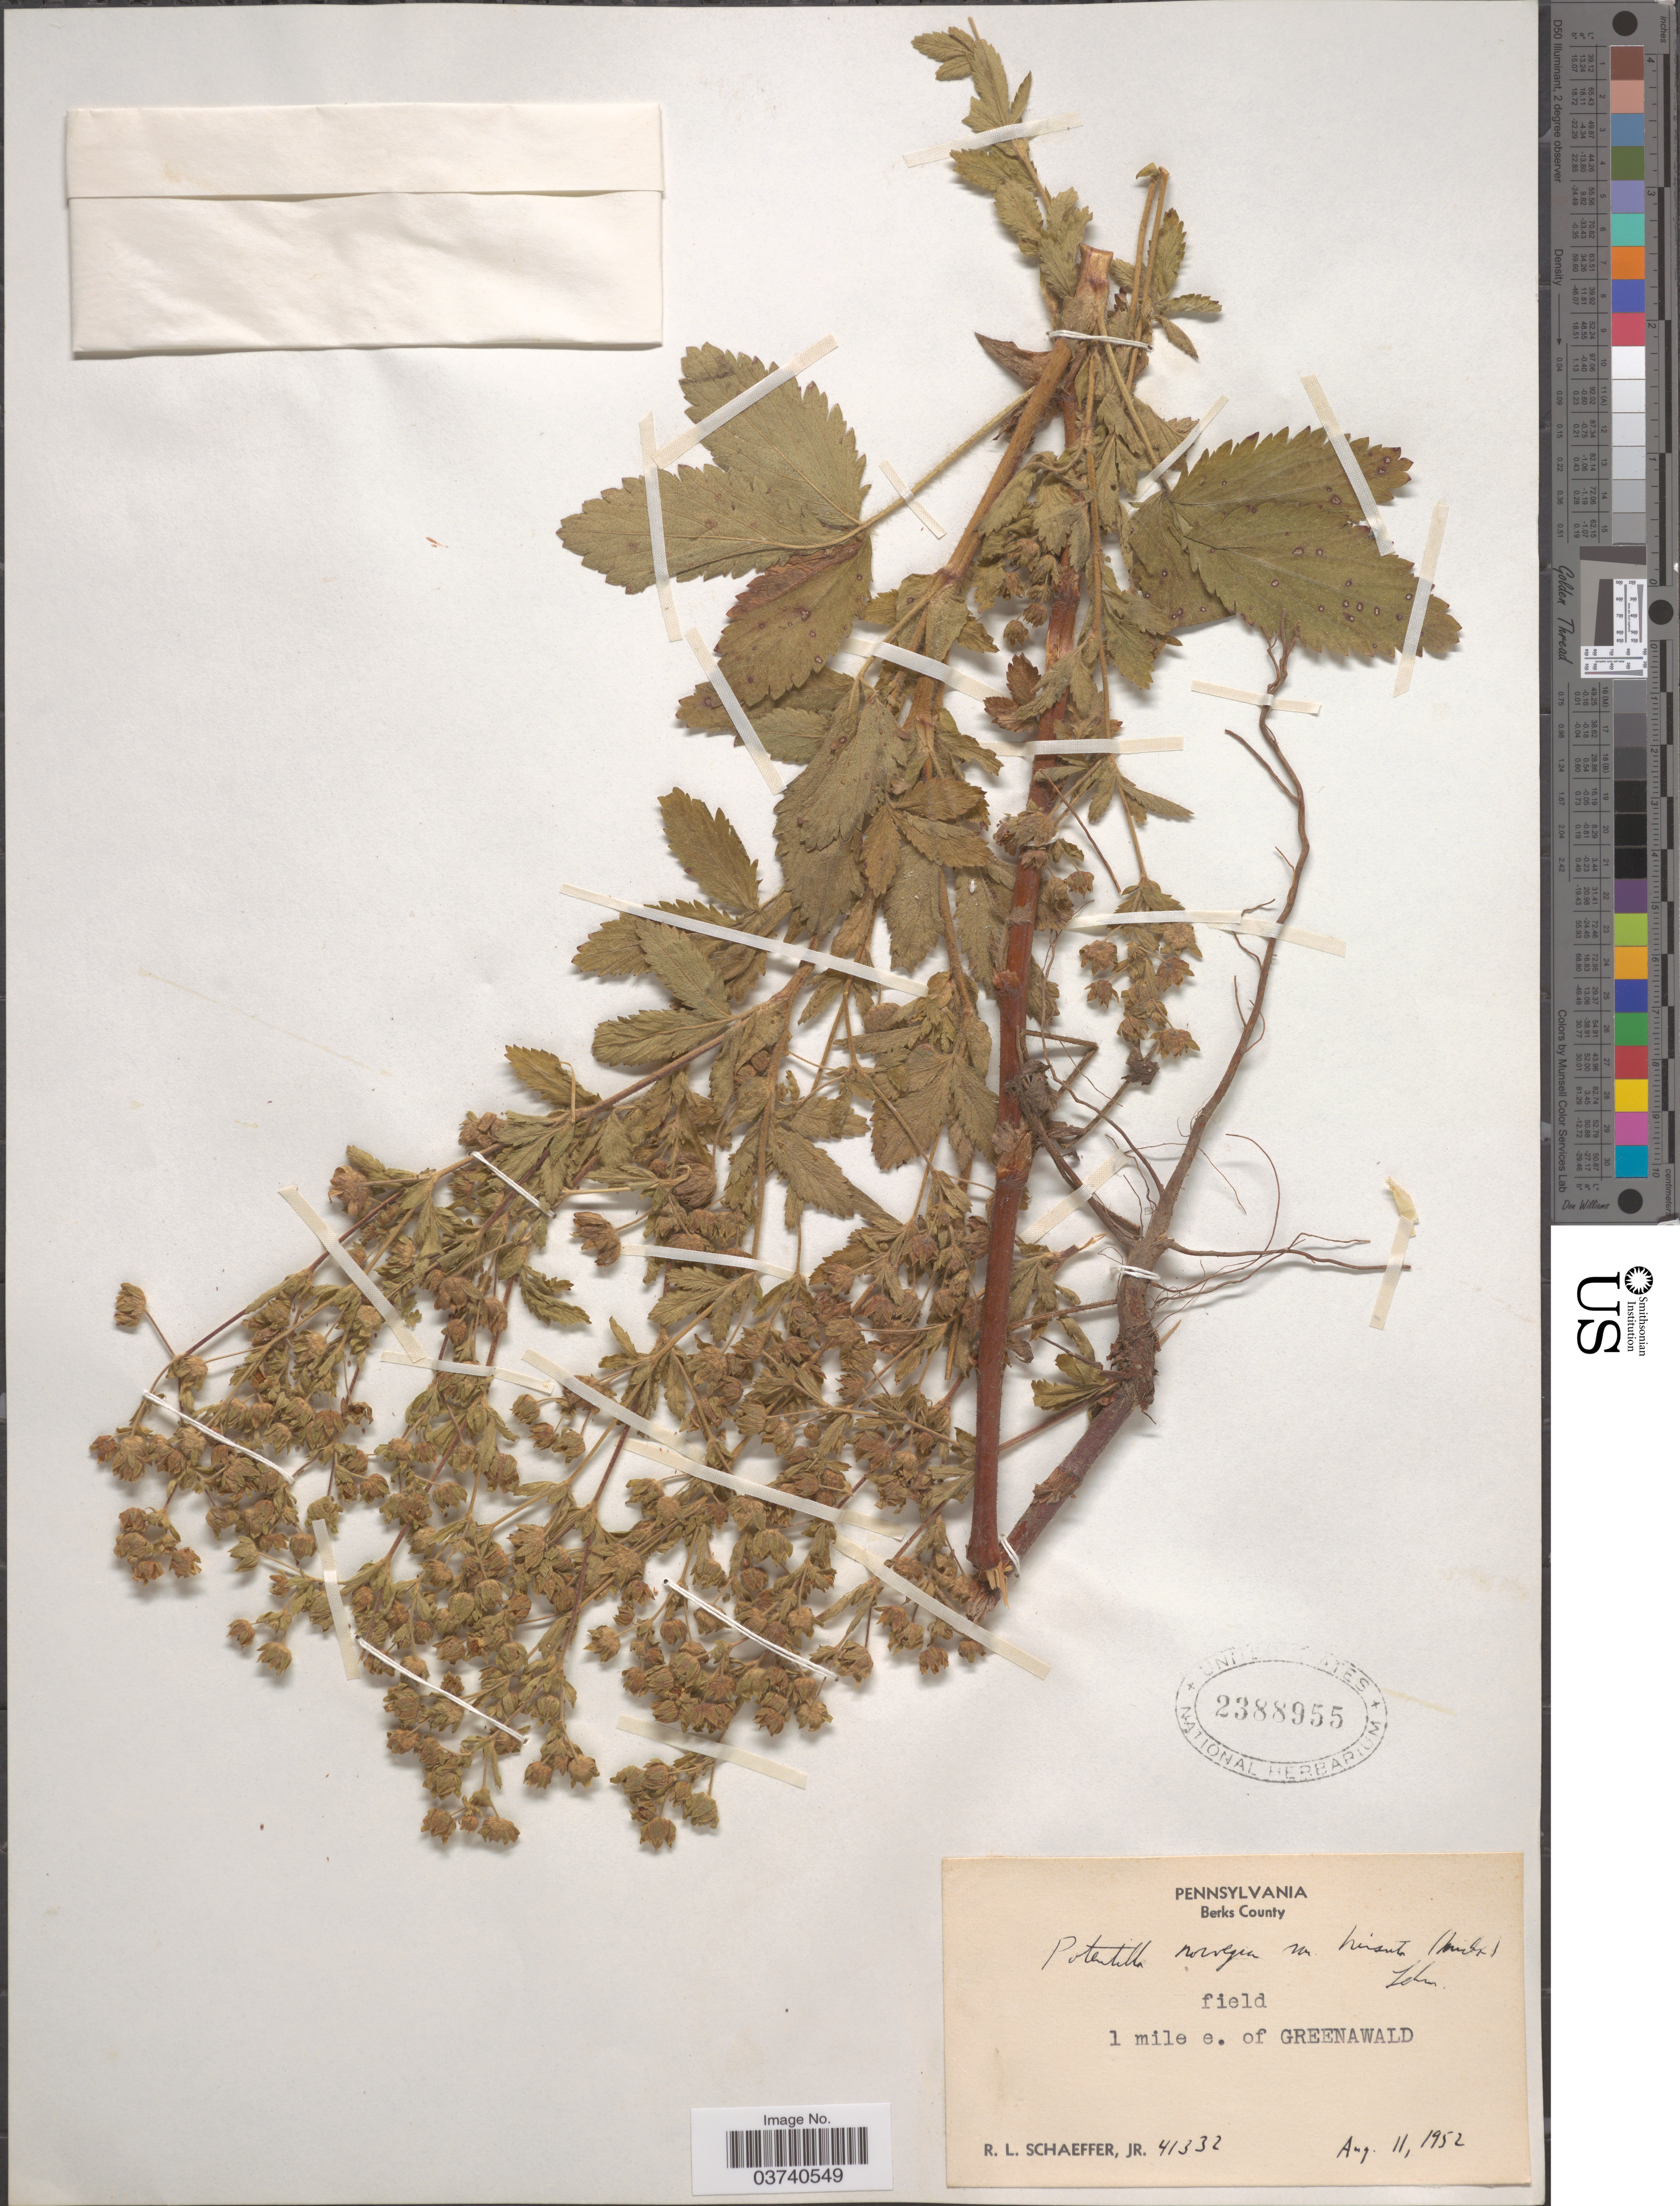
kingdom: Plantae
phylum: Tracheophyta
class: Magnoliopsida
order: Rosales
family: Rosaceae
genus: Potentilla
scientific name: Potentilla norvegica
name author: L.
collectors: R. L. Schaeffer Jr.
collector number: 41332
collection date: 1952-08-11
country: United States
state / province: Pennsylvania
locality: Berks County. 1 mile e. of Greenawald.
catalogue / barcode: US 2388955